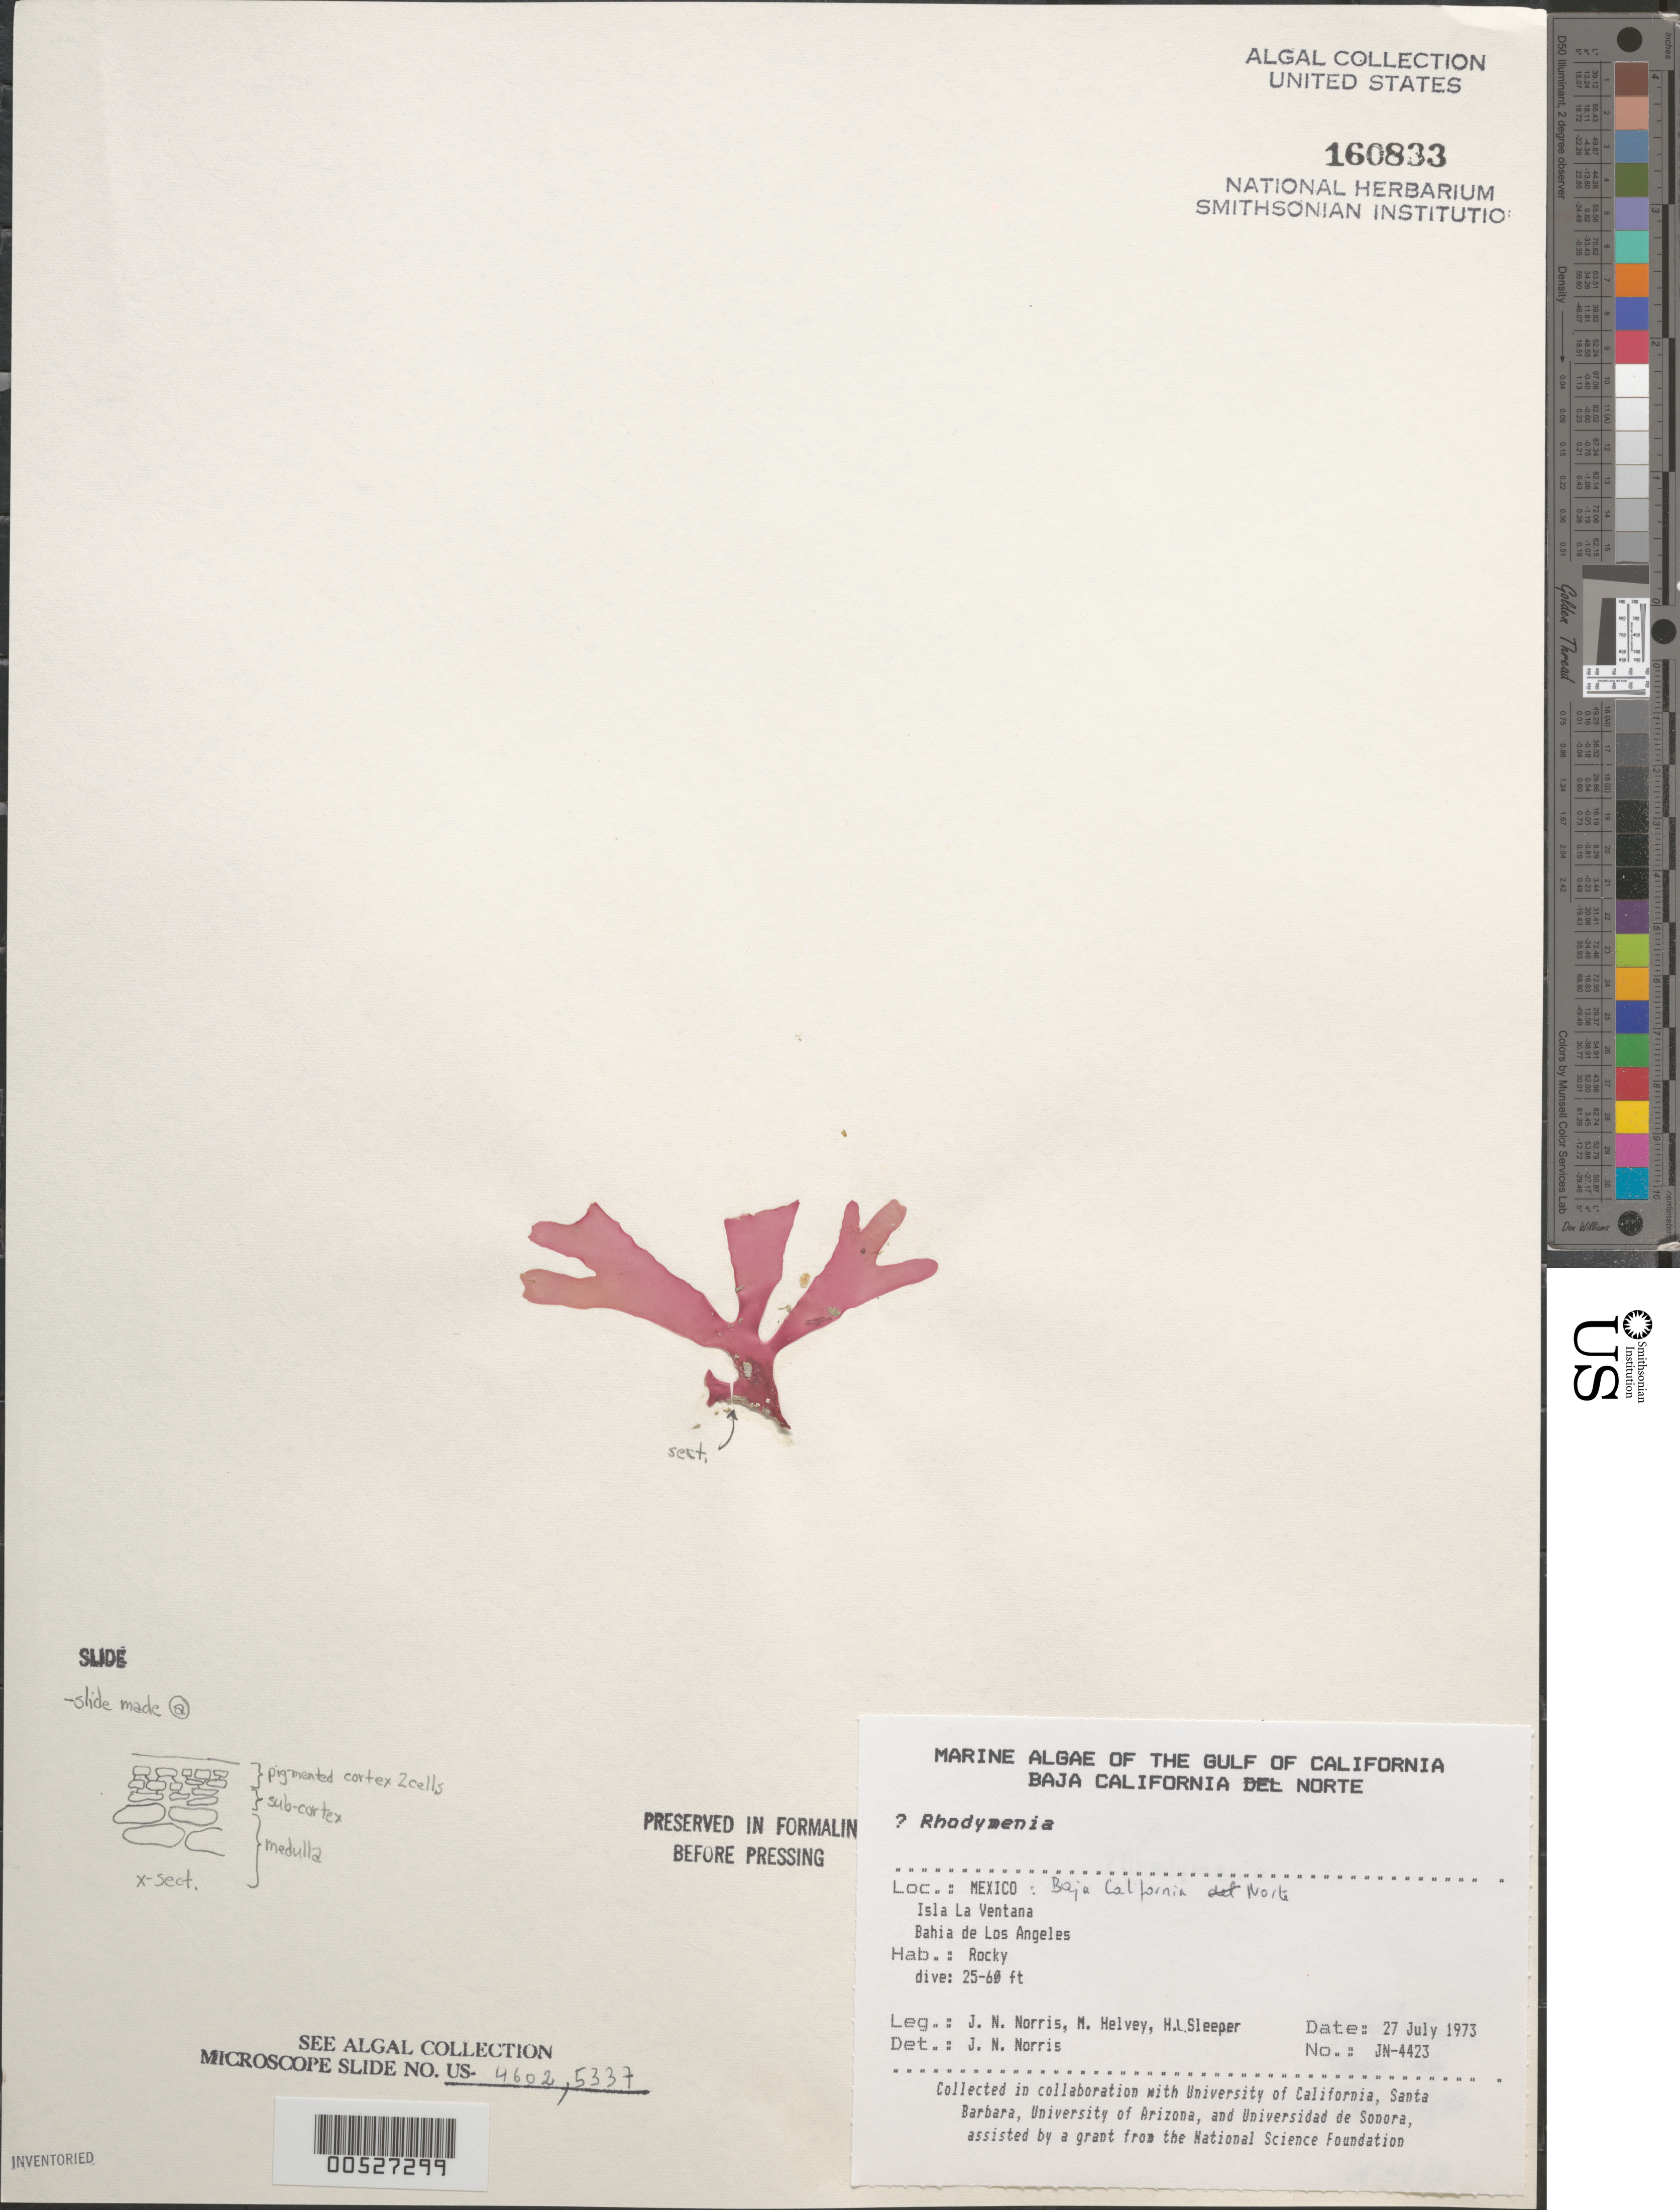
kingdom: Plantae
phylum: Rhodophyta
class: Florideophyceae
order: Rhodymeniales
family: Rhodymeniaceae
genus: Rhodymenia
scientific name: Rhodymenia sp.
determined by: Norris, James N.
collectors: J. N. Norris, M. Helvey & H. Sleeper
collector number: JN-4423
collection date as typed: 27 Jul 1973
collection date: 1973-07-27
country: Mexico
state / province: Baja California Norte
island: Isla la Ventana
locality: Bahia de Los Angeles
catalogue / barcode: US 160833